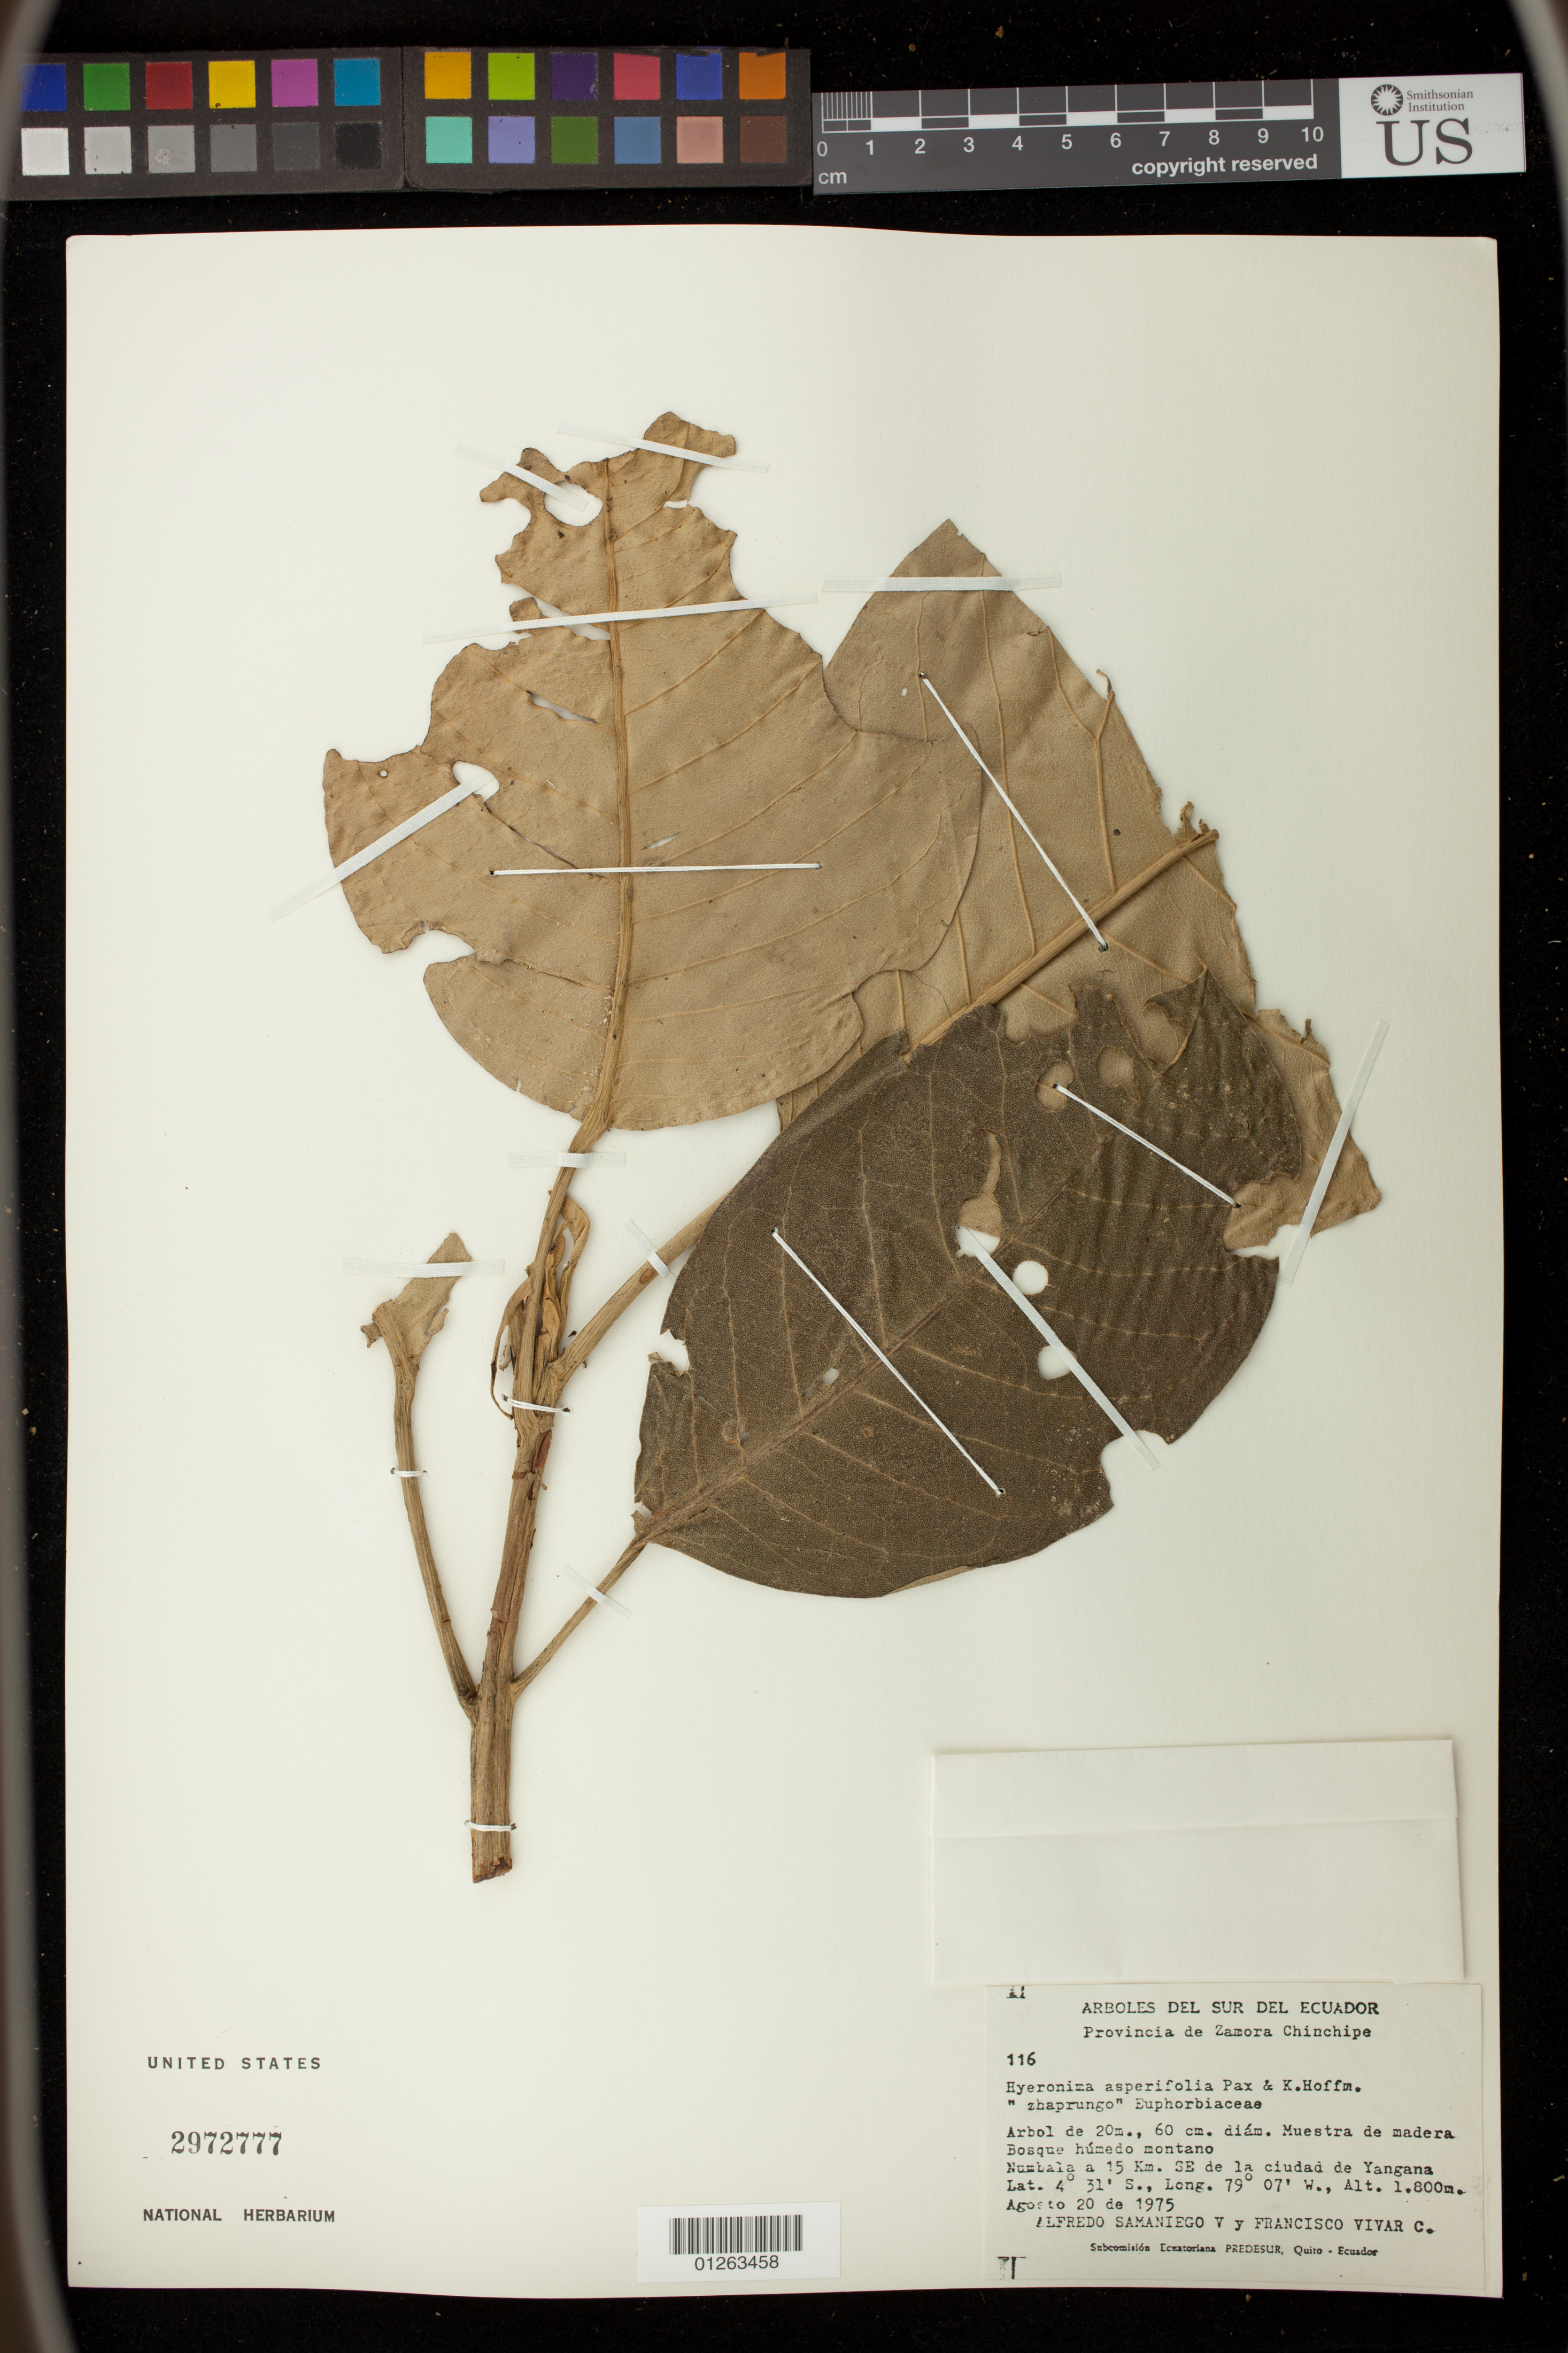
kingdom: Plantae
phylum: Tracheophyta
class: Magnoliopsida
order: Malpighiales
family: Phyllanthaceae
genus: Hieronyma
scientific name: Hieronyma asperifolia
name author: Pax & K. Hoffm.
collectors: A. V. Samaniego & F. A. Vivar C.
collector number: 116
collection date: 1975-08-20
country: Ecuador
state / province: Zamora-Chinchipe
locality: Numbala a 15 Km. Se de la ciudad de Yangana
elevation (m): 1.8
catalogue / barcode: US 2972777